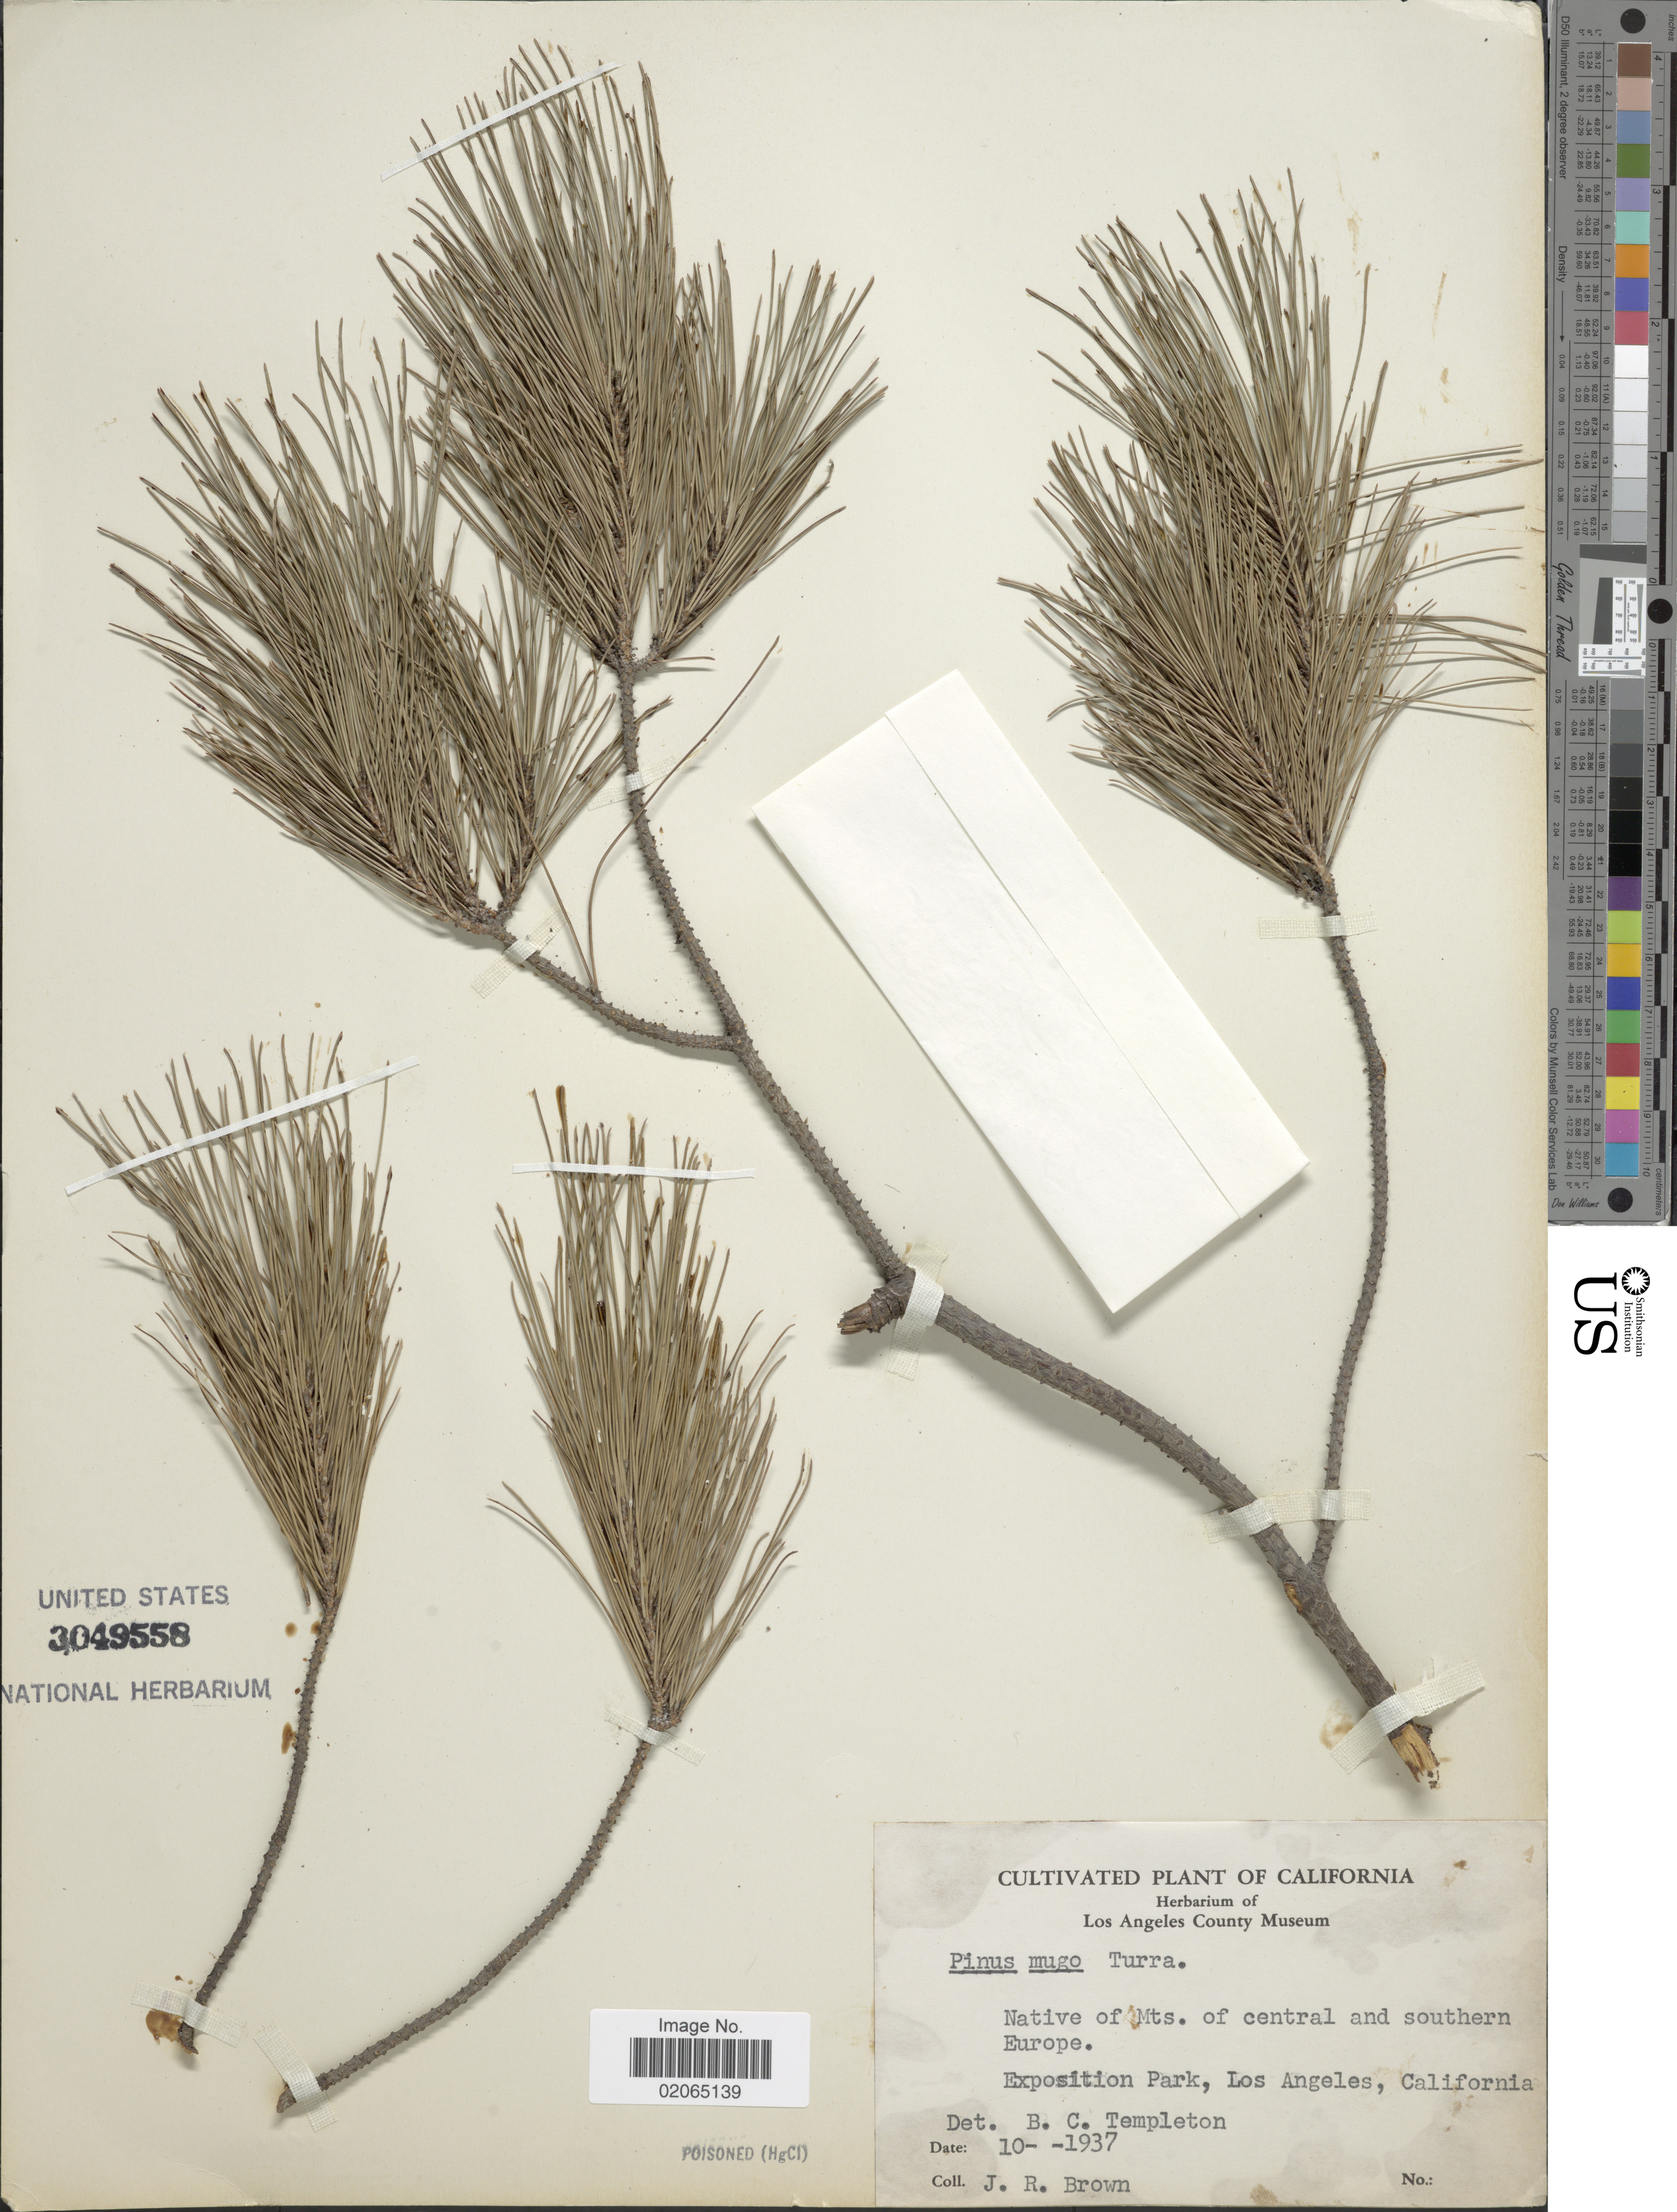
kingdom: Plantae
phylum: Tracheophyta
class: Pinopsida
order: Pinales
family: Pinaceae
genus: Pinus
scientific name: Pinus mugo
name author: Turra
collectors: J. Brown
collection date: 1937-10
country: United States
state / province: California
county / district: Los Angeles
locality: Exposition Park, Los Angeles, Native of Mts. of Central and southern Europe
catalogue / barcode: US 3049558